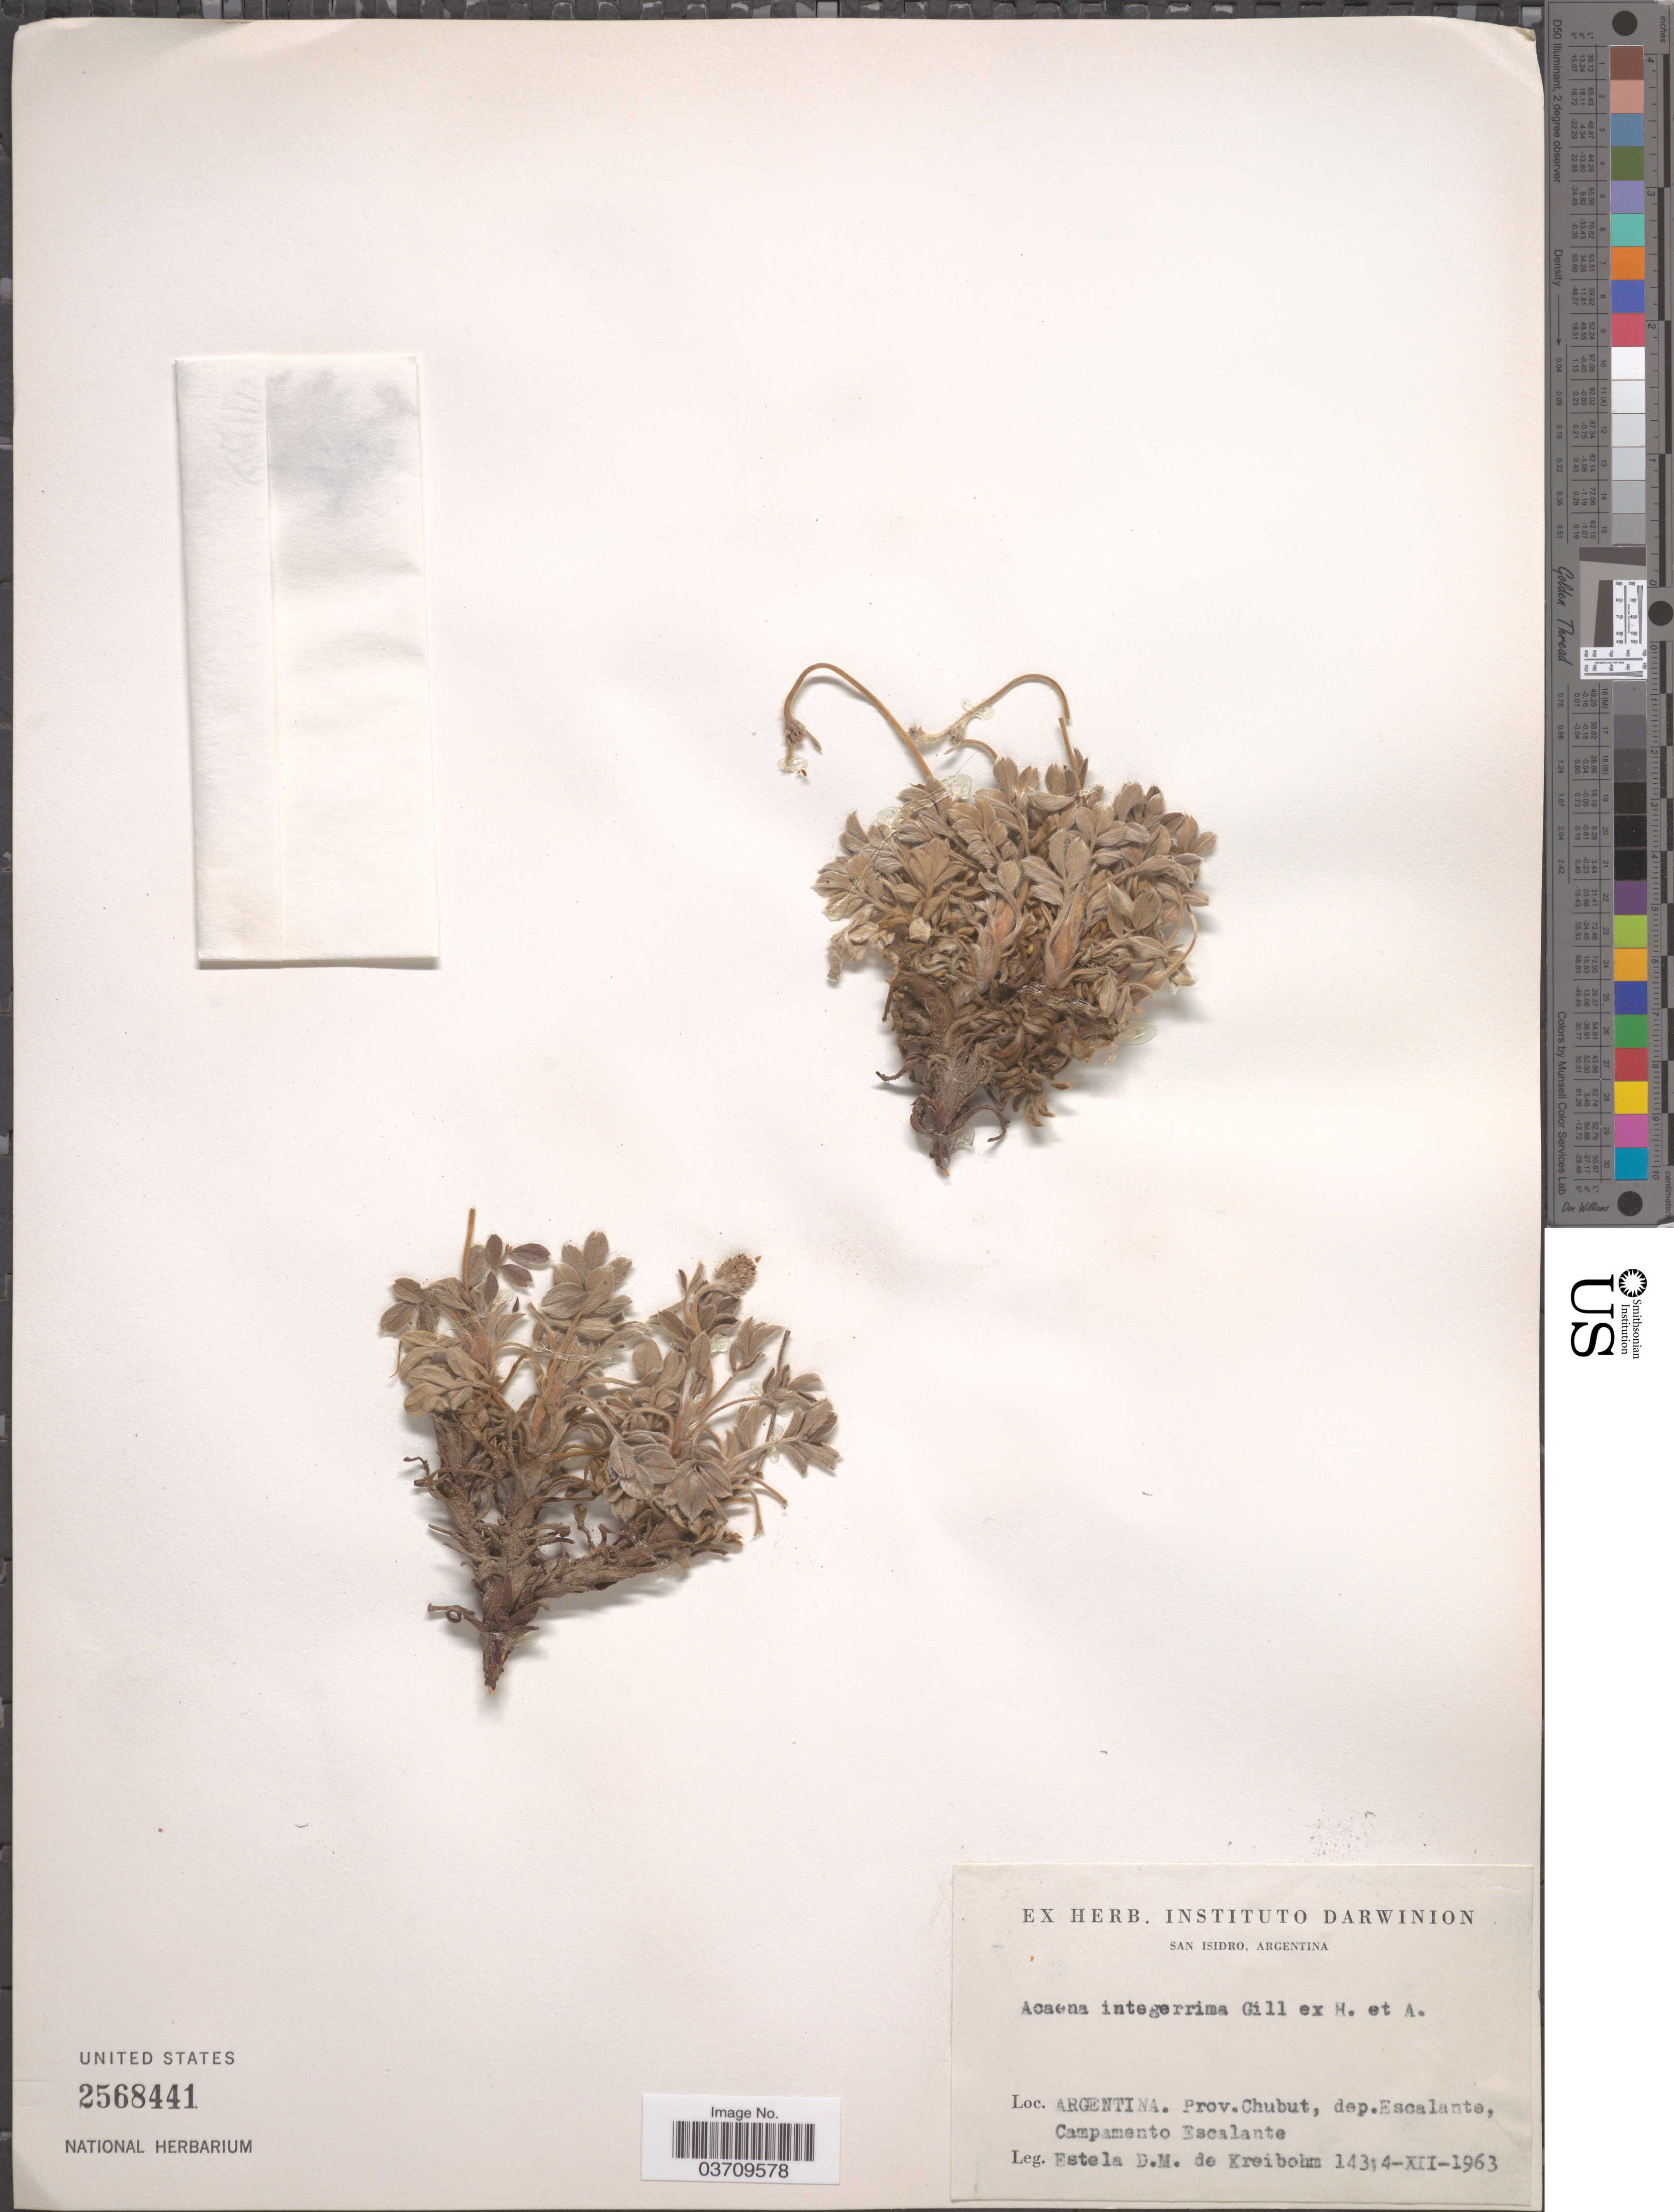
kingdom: Plantae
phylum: Tracheophyta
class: Magnoliopsida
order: Rosales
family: Rosaceae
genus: Acaena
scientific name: Acaena integerrima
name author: Gillies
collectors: E. Kreibohm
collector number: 143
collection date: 1963-12-04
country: Argentina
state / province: Chubut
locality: Dep. Escalante, Campamento Escalante.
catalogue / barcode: US 2568441